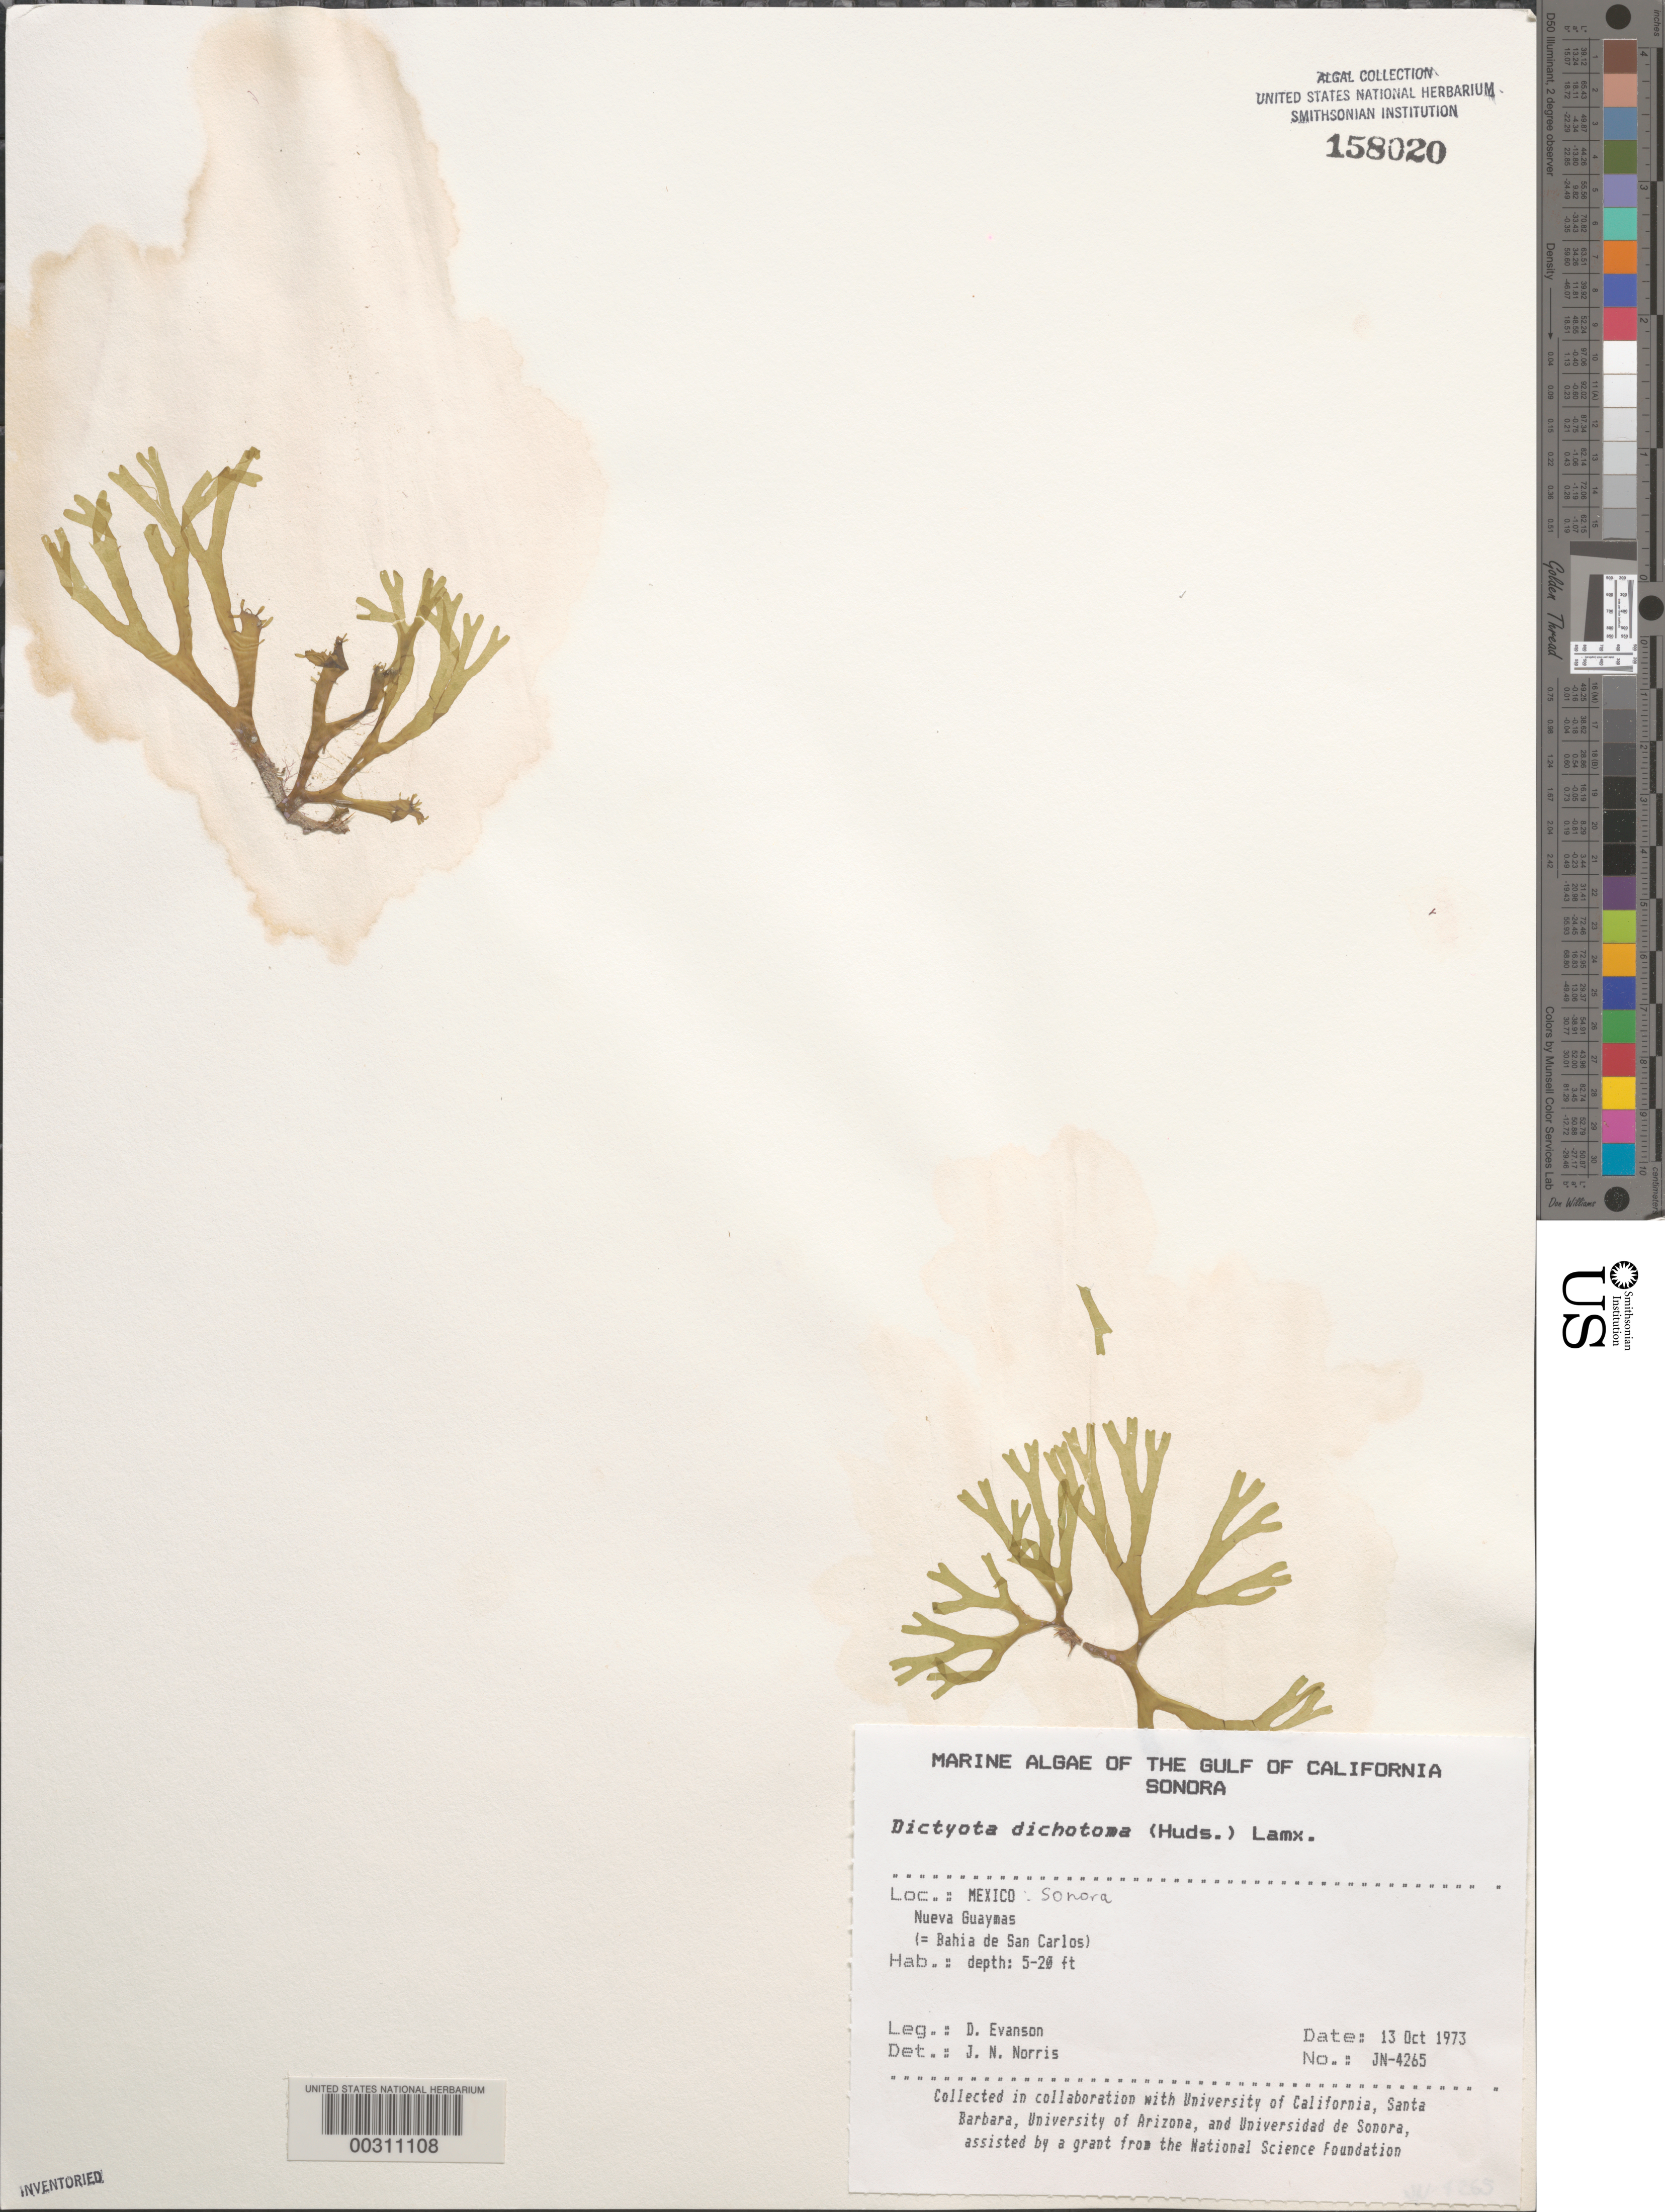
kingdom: Chromista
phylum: Ochrophyta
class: Phaeophyceae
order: Dictyotales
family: Dictyotaceae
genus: Dictyota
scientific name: Dictyota dichotoma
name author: (Huds.) J.V.Lamouroux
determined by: Norris, James N.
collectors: D. Evensen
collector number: JN-4265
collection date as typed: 13 Oct 1973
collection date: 1973-10-13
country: Mexico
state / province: Sonora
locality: Nueva Guaymas (Bahia de San Carlos)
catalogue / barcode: US 158020